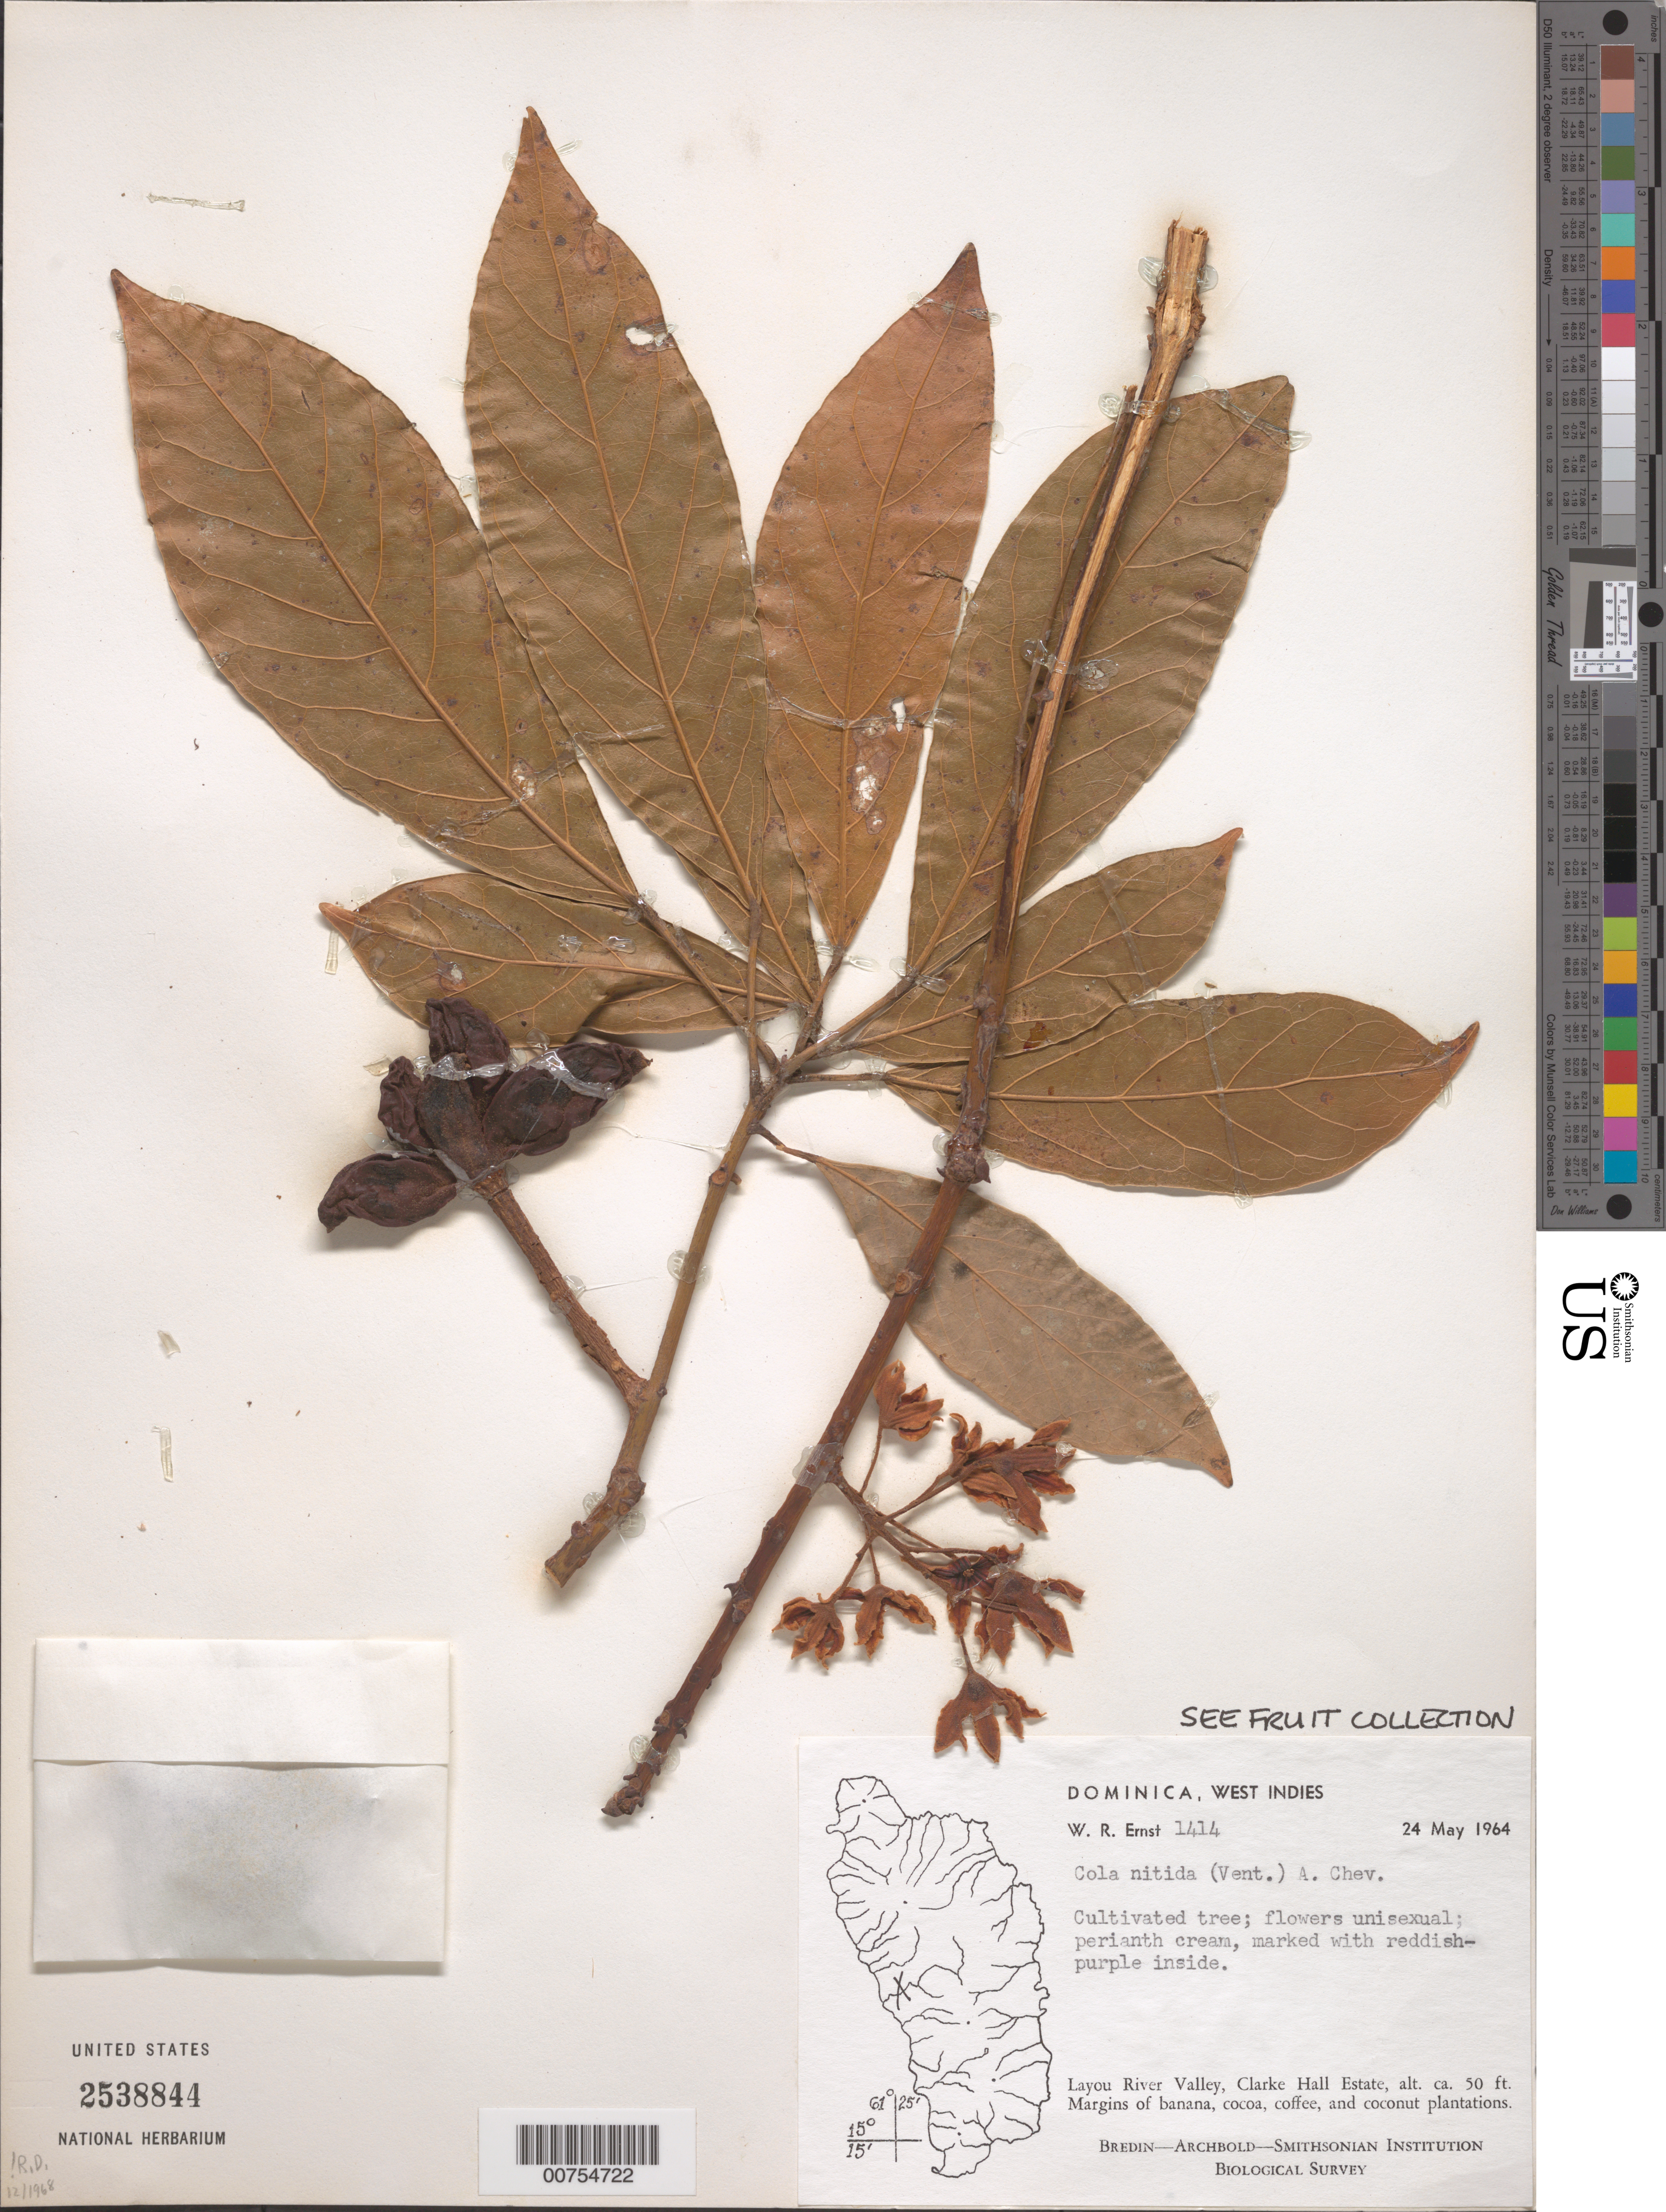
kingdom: Plantae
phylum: Tracheophyta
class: Magnoliopsida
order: Malvales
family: Malvaceae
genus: Cola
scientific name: Cola nitida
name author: (Vent.) Schott & Endl.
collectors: W. R. Ernst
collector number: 1414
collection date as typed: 24 May 1964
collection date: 1964-05-24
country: Dominica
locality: Layou River Valley, Clarke Hall Estate. Margins of banana, cocoa, coffee, and coconut plantations.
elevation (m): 50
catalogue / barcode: US 2538844